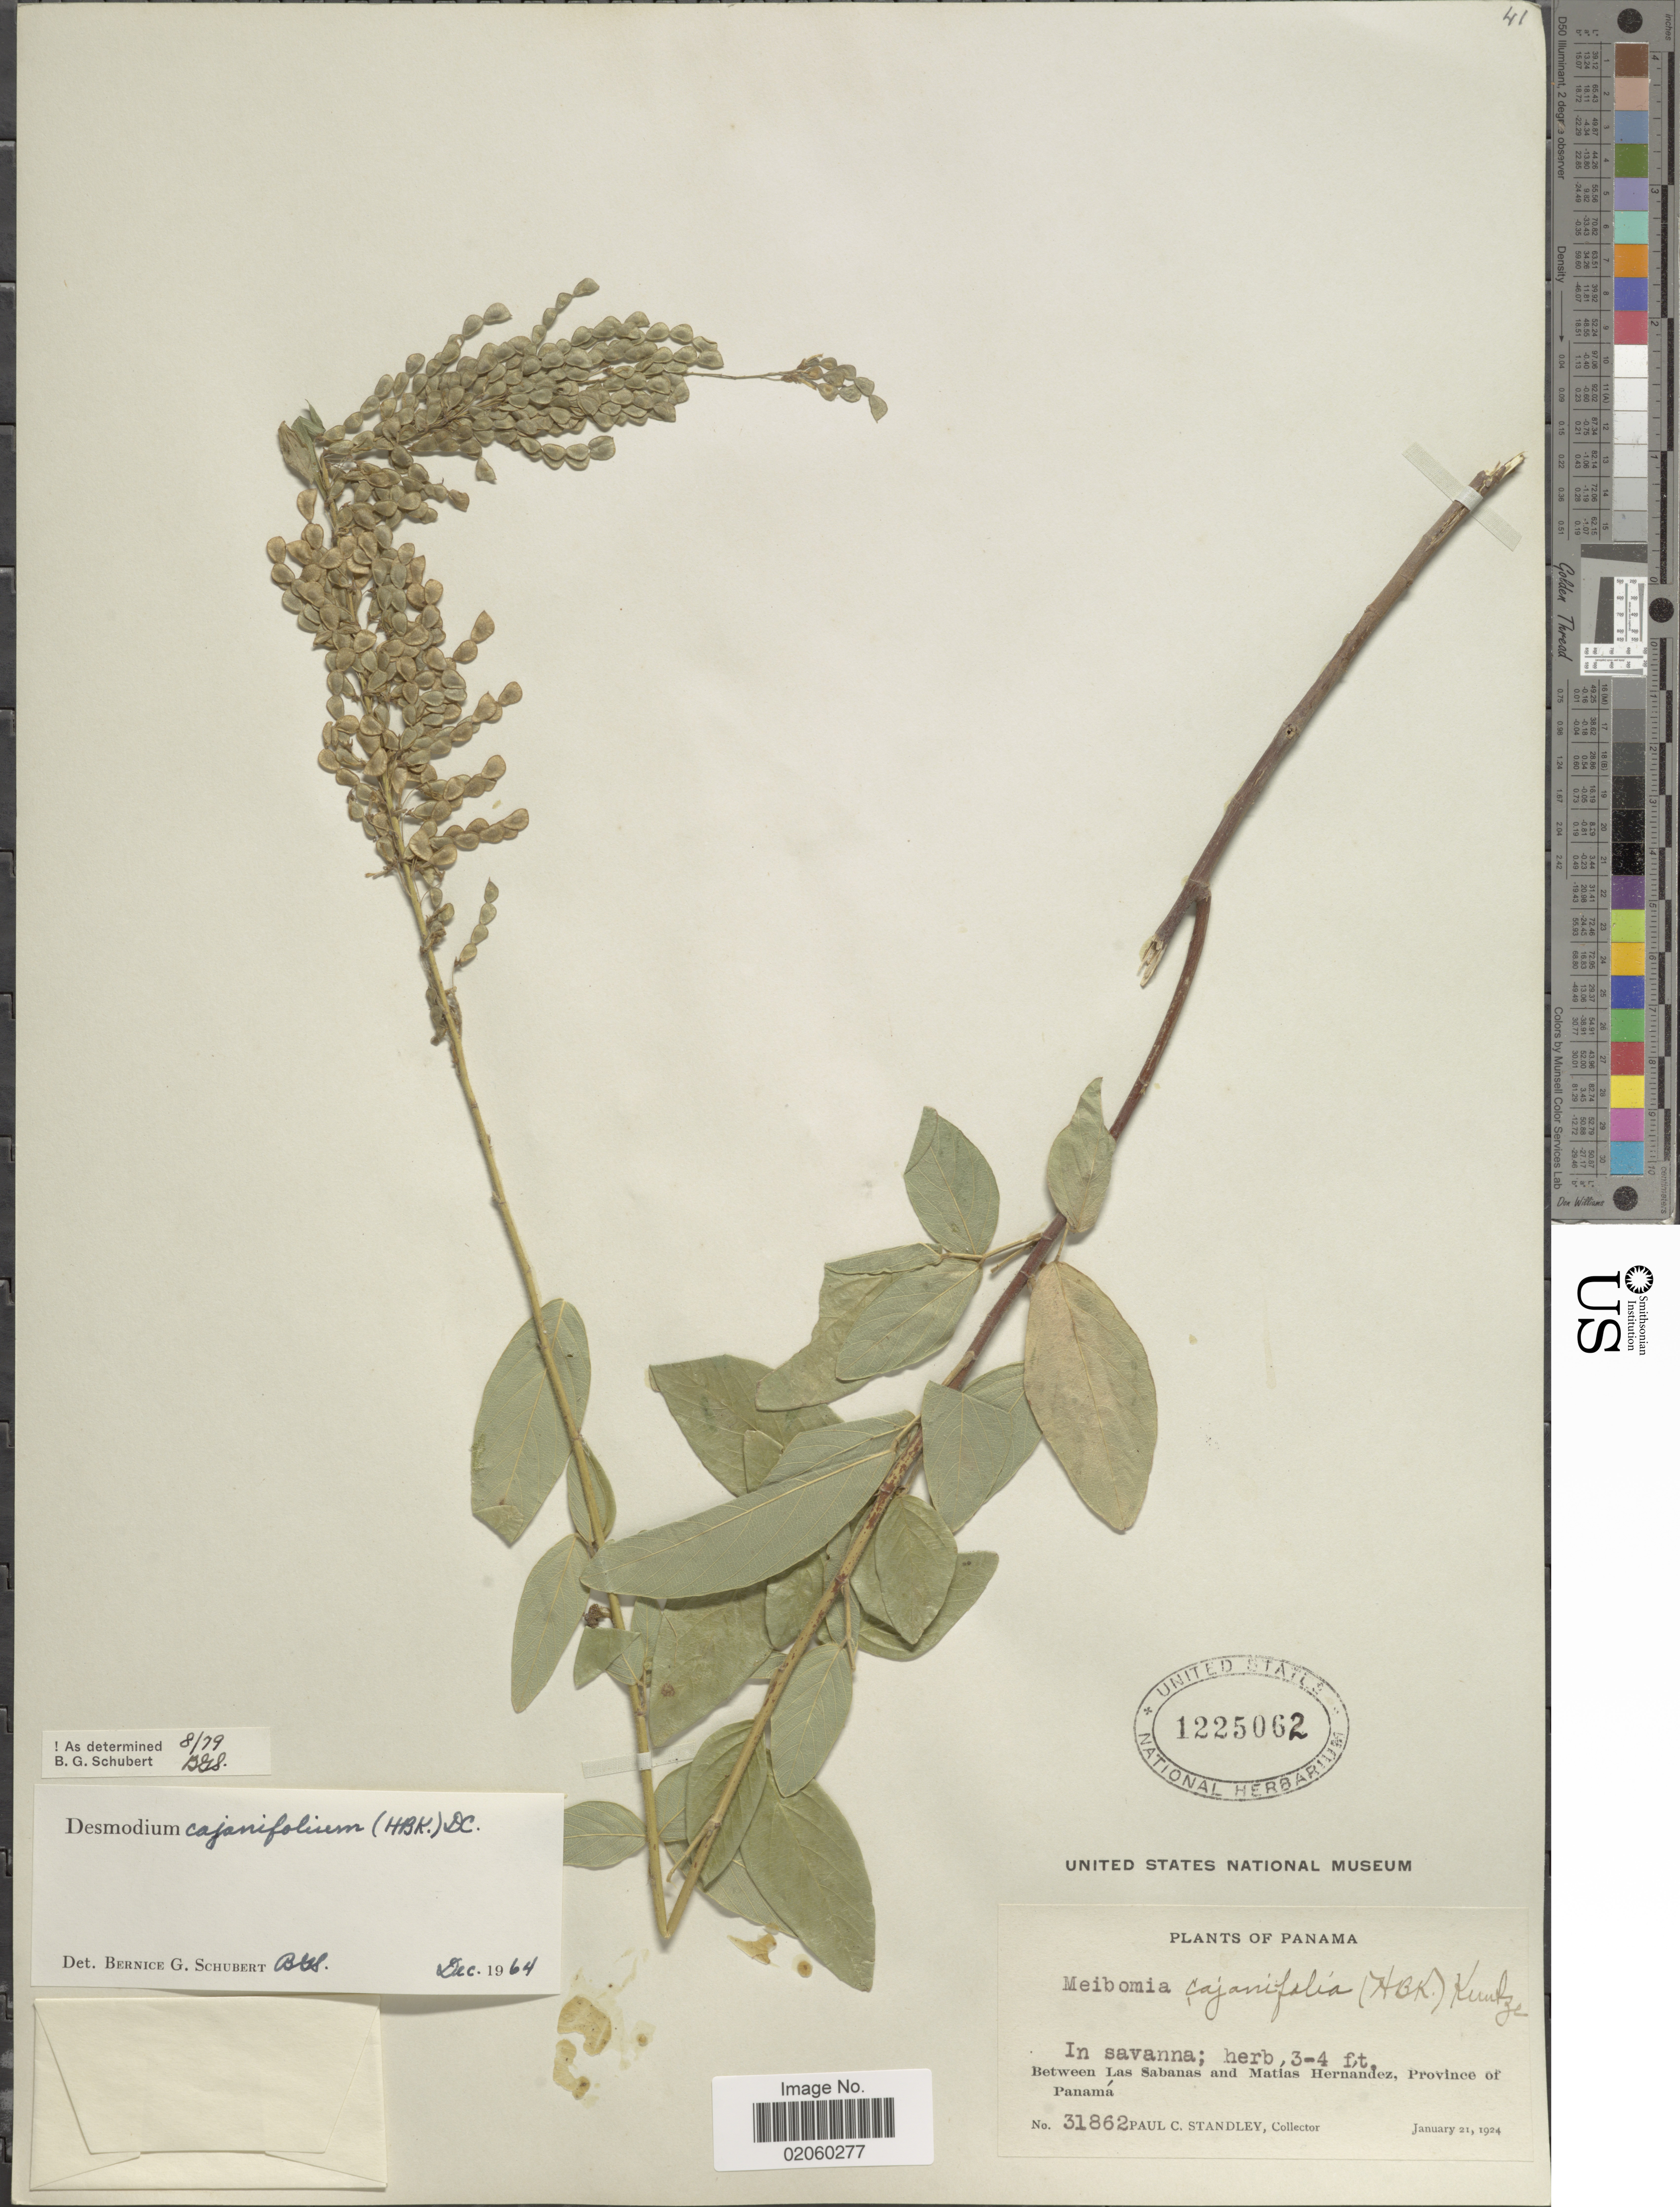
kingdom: Plantae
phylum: Tracheophyta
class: Magnoliopsida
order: Fabales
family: Fabaceae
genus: Desmodium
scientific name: Desmodium cajanifolium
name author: (Kunth) DC.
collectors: P. C. Standley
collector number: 31862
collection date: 1924-01-21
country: Panama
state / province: Panamá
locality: Between Las Sabanas and Matias Hernandez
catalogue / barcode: US 1225062